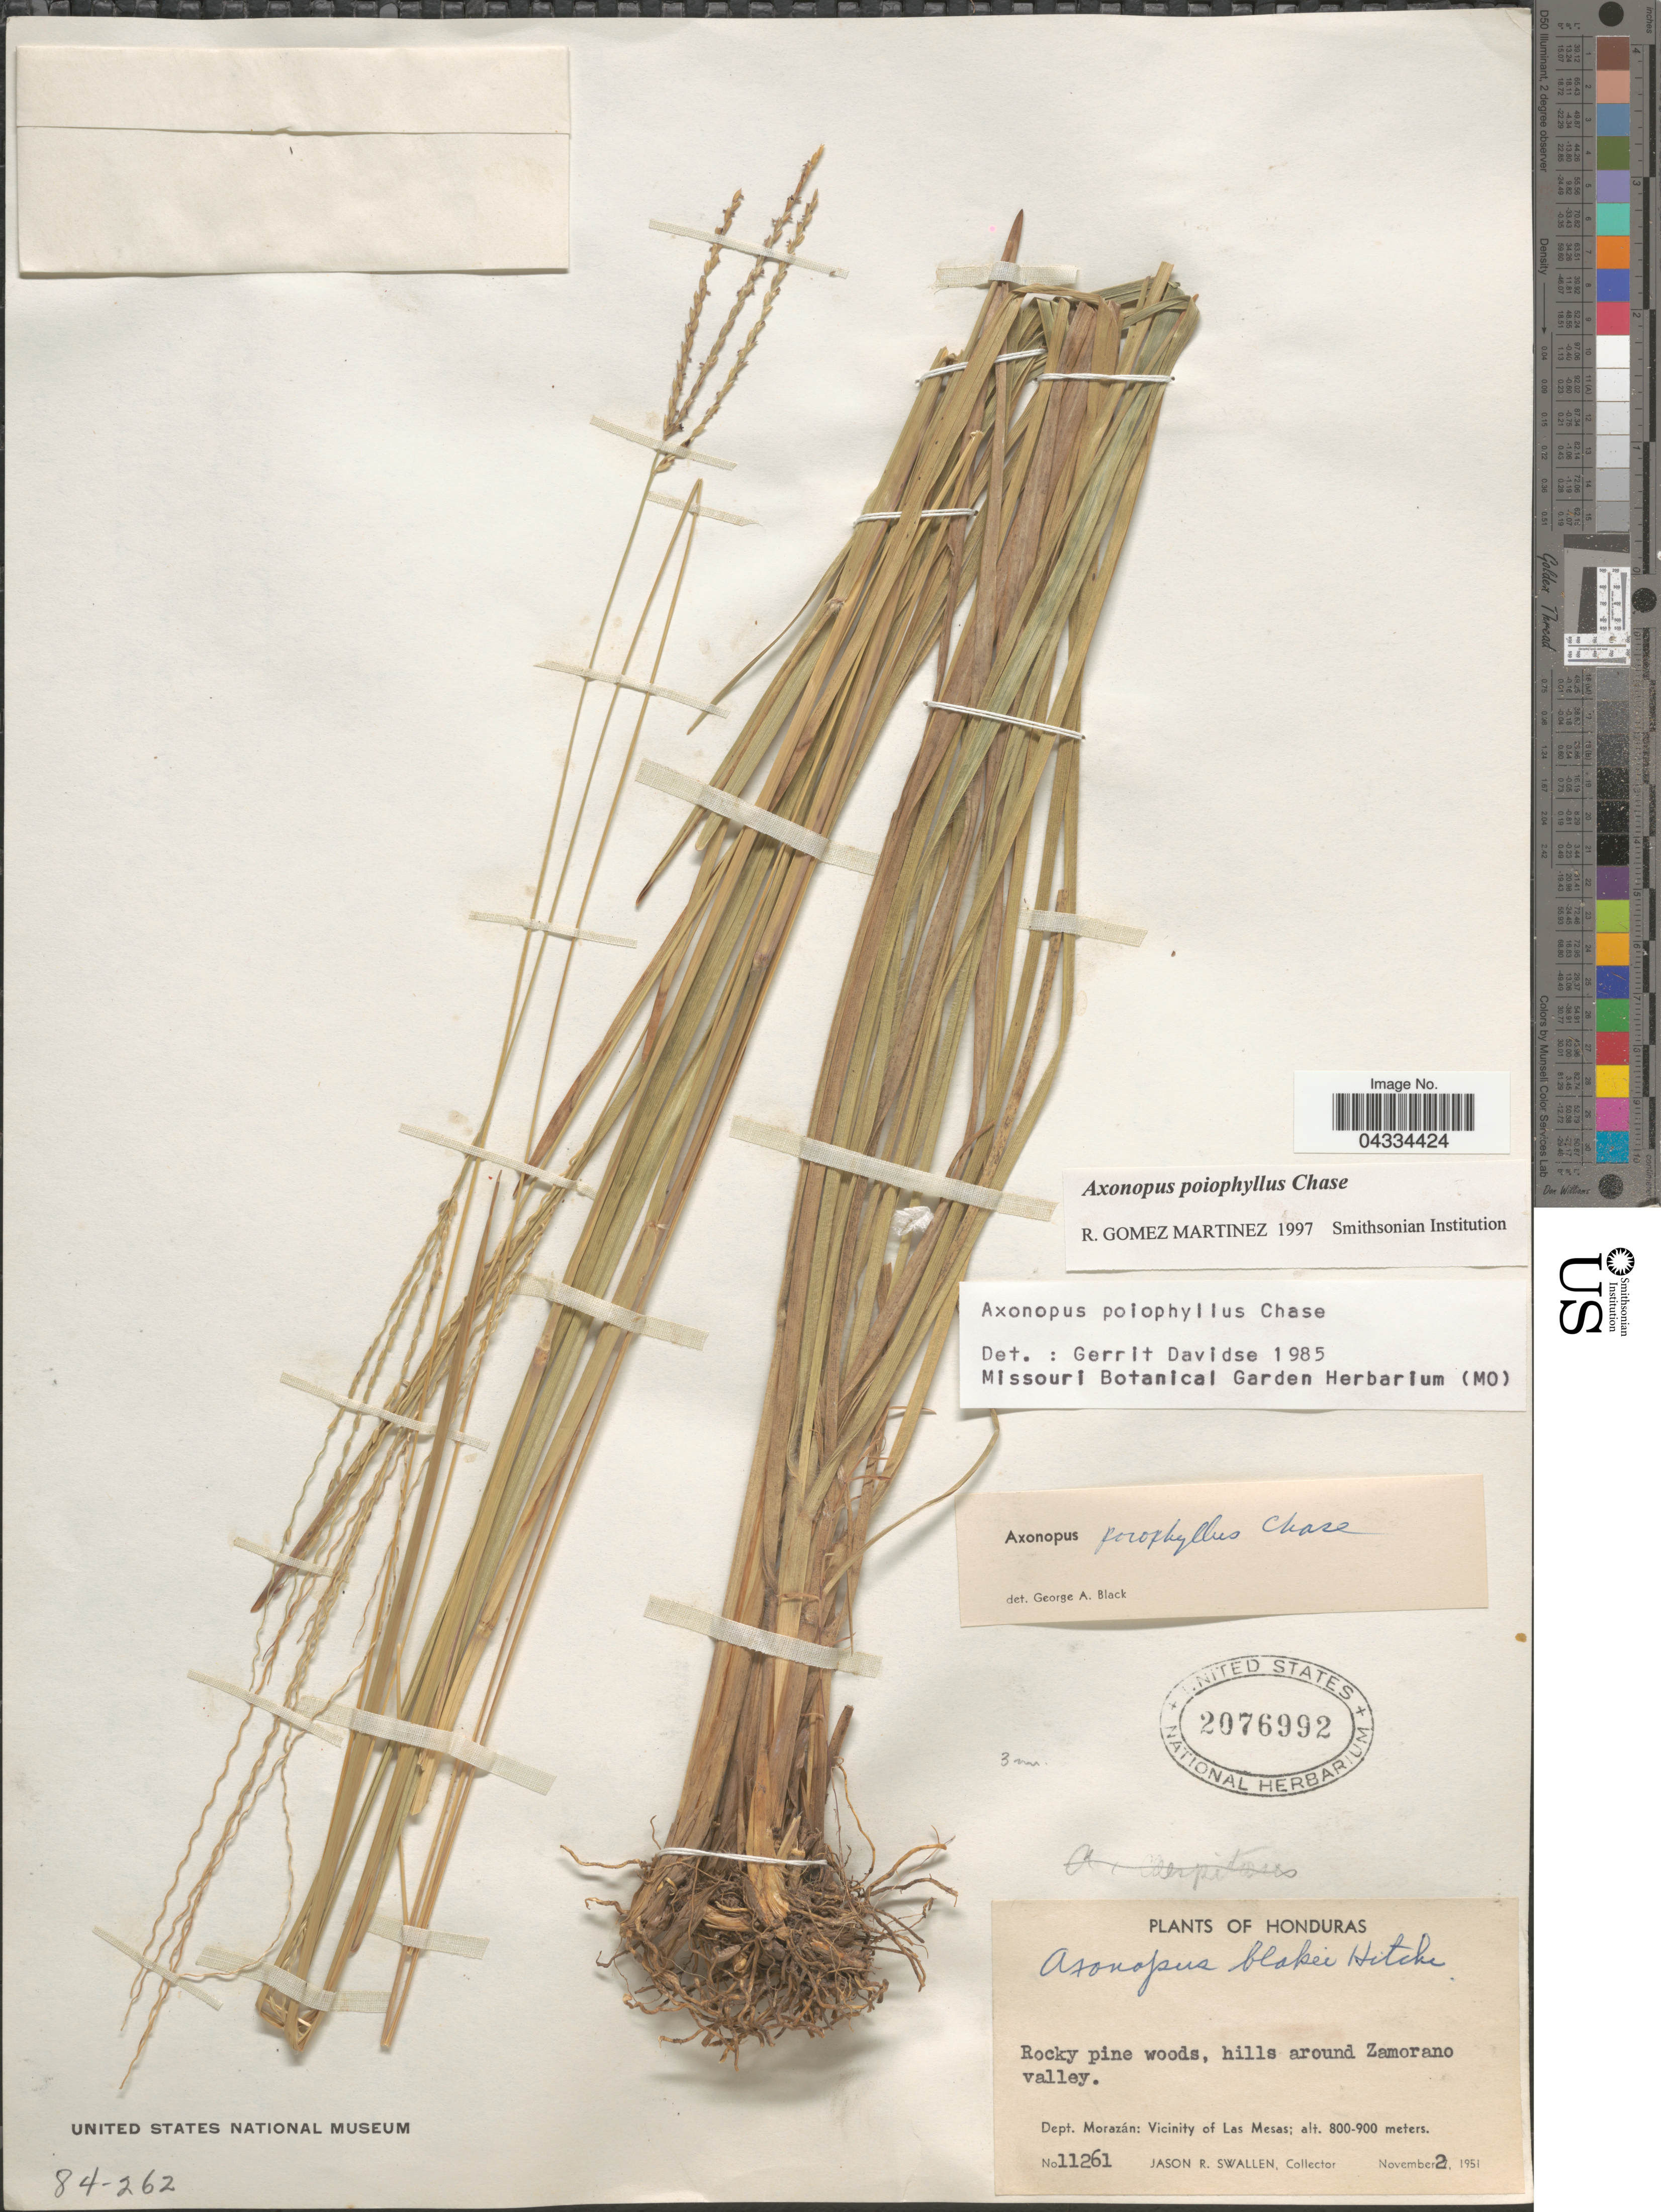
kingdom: Plantae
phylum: Tracheophyta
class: Liliopsida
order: Poales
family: Poaceae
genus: Axonopus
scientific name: Axonopus poiophyllus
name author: Chase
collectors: J. R. Swallen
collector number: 11261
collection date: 1951-11-02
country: Honduras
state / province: Fco. Morazán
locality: Rocky pine woods, hills around Zamorano valley. Dept Morazán: Vicinity of Las Mesas.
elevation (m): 800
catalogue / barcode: US 2076992